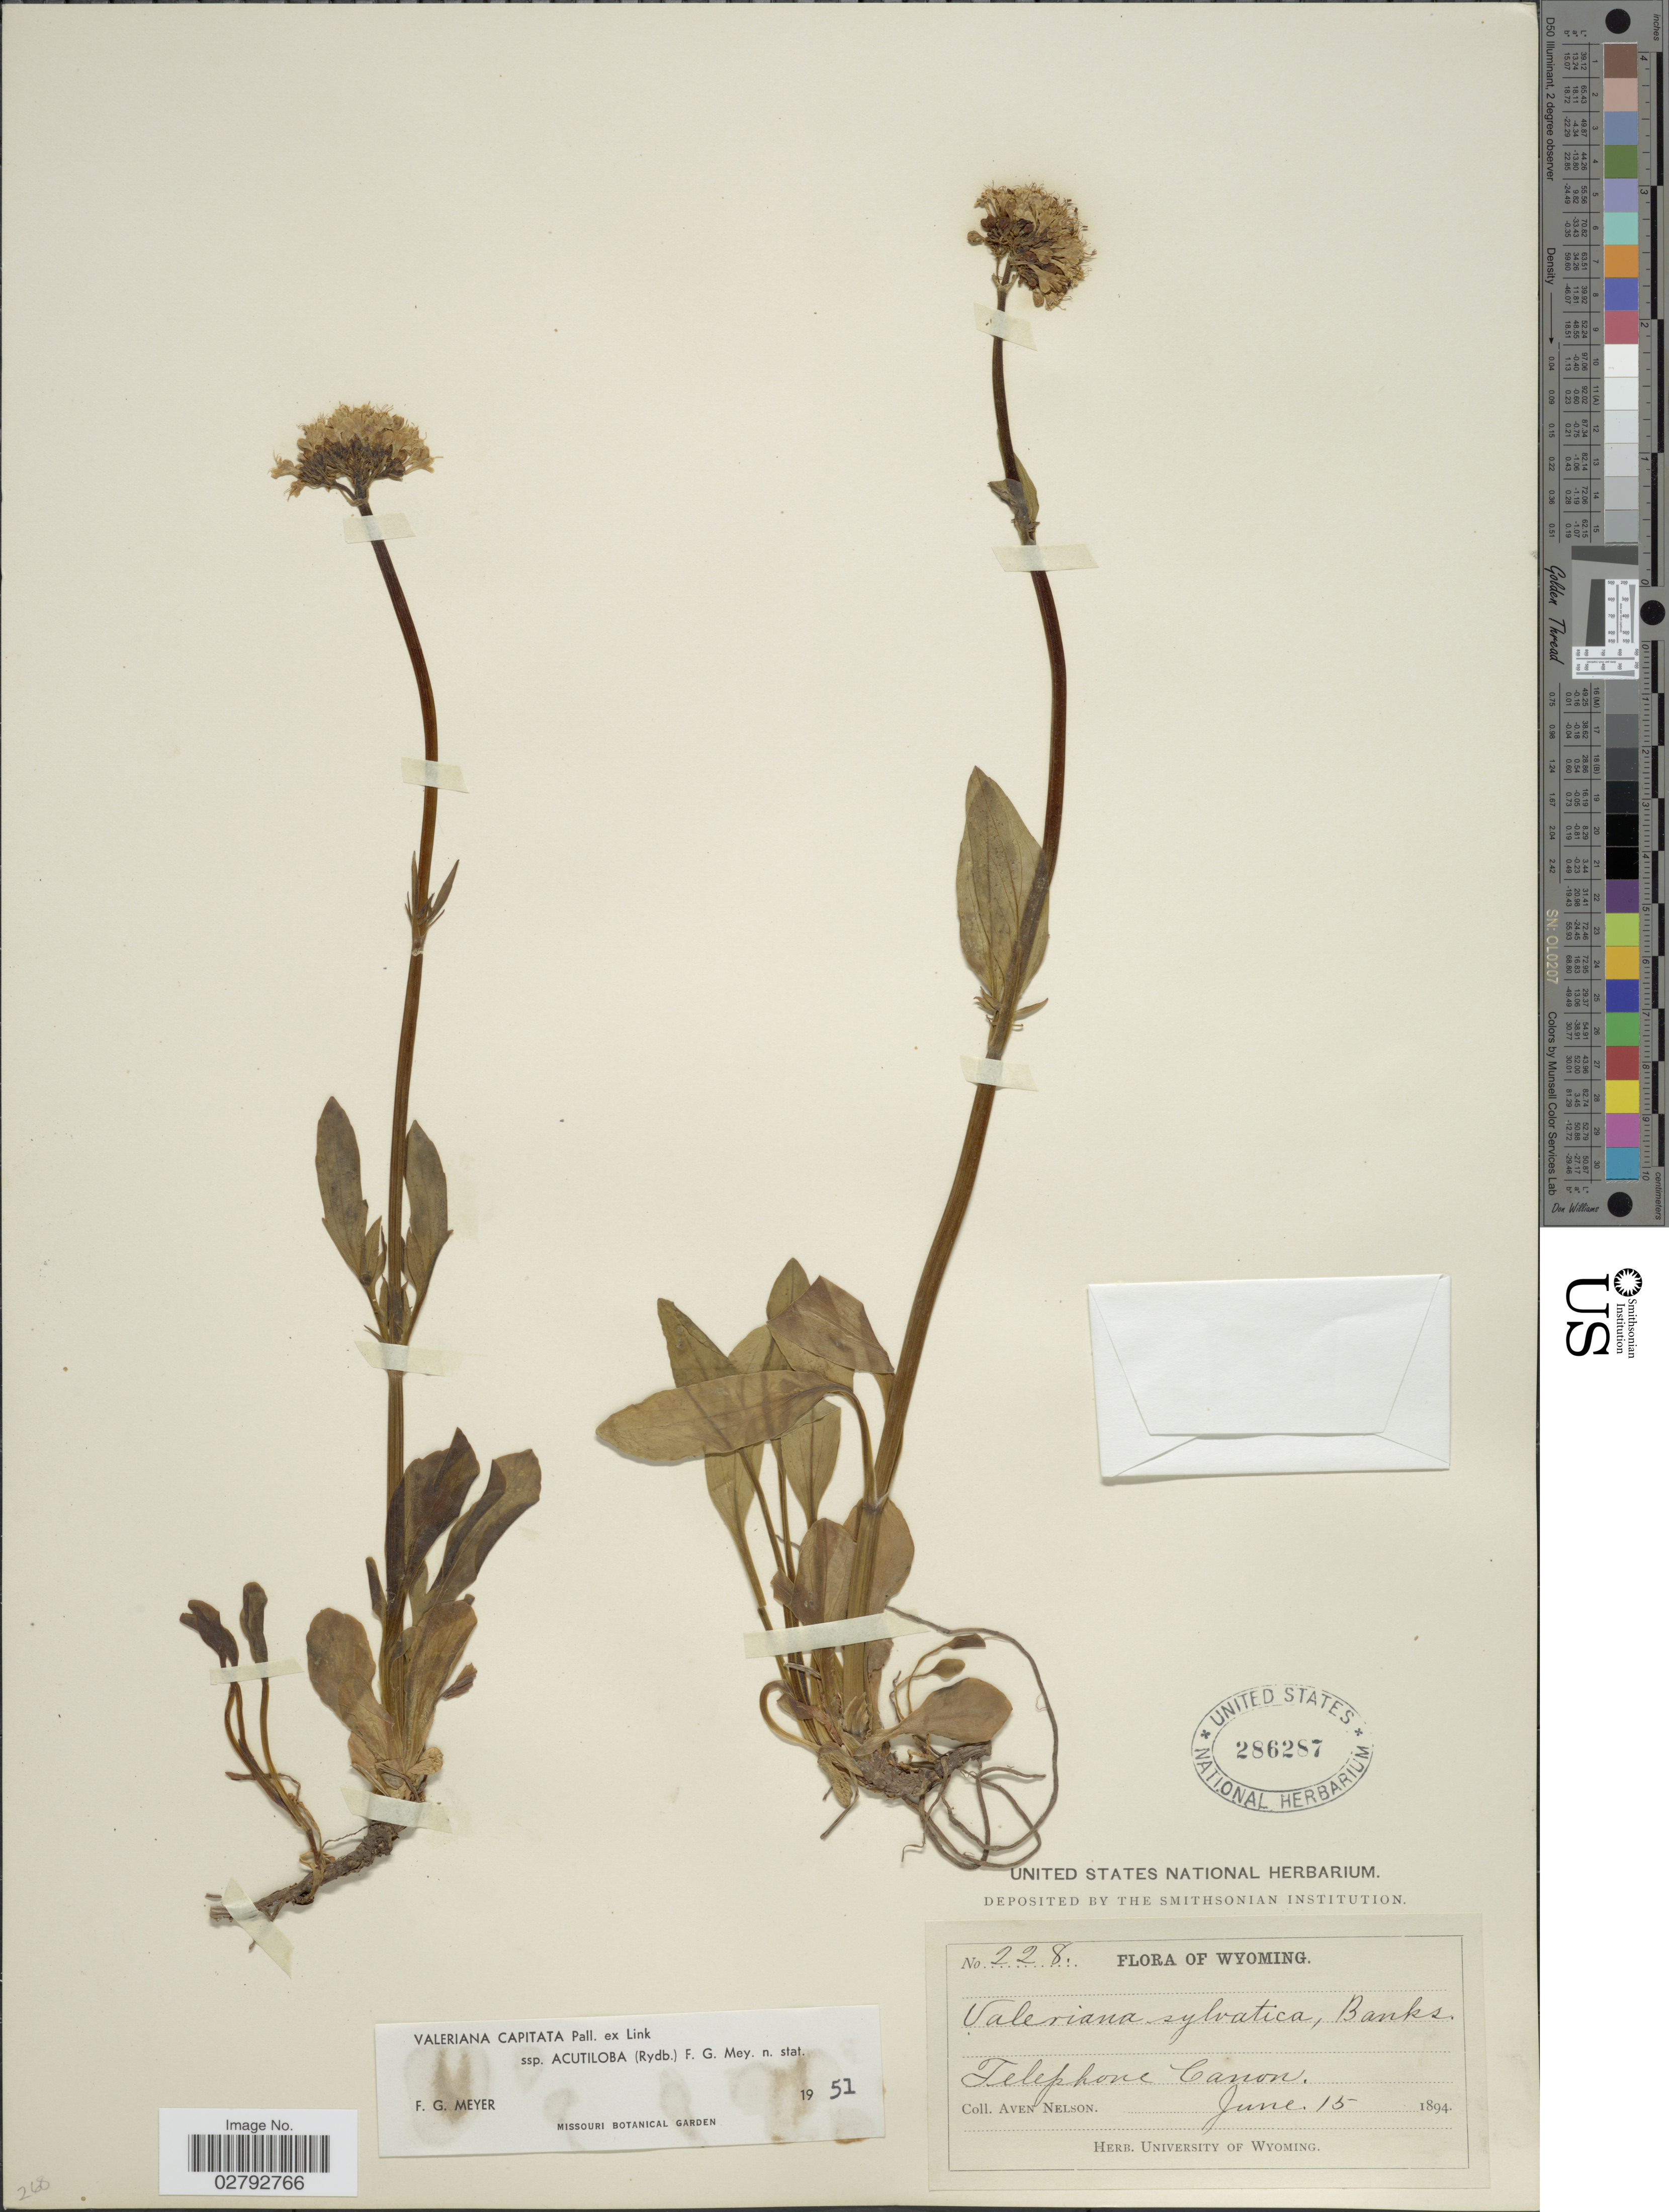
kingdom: Plantae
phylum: Tracheophyta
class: Magnoliopsida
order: Dipsacales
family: Caprifoliaceae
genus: Valeriana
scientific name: Valeriana capitata subsp. acutiloba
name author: Pall. ex Link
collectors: A. Nelson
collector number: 228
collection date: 1894-06-15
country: United States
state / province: Wyoming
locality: Telephone Canon.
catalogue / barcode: US 286287